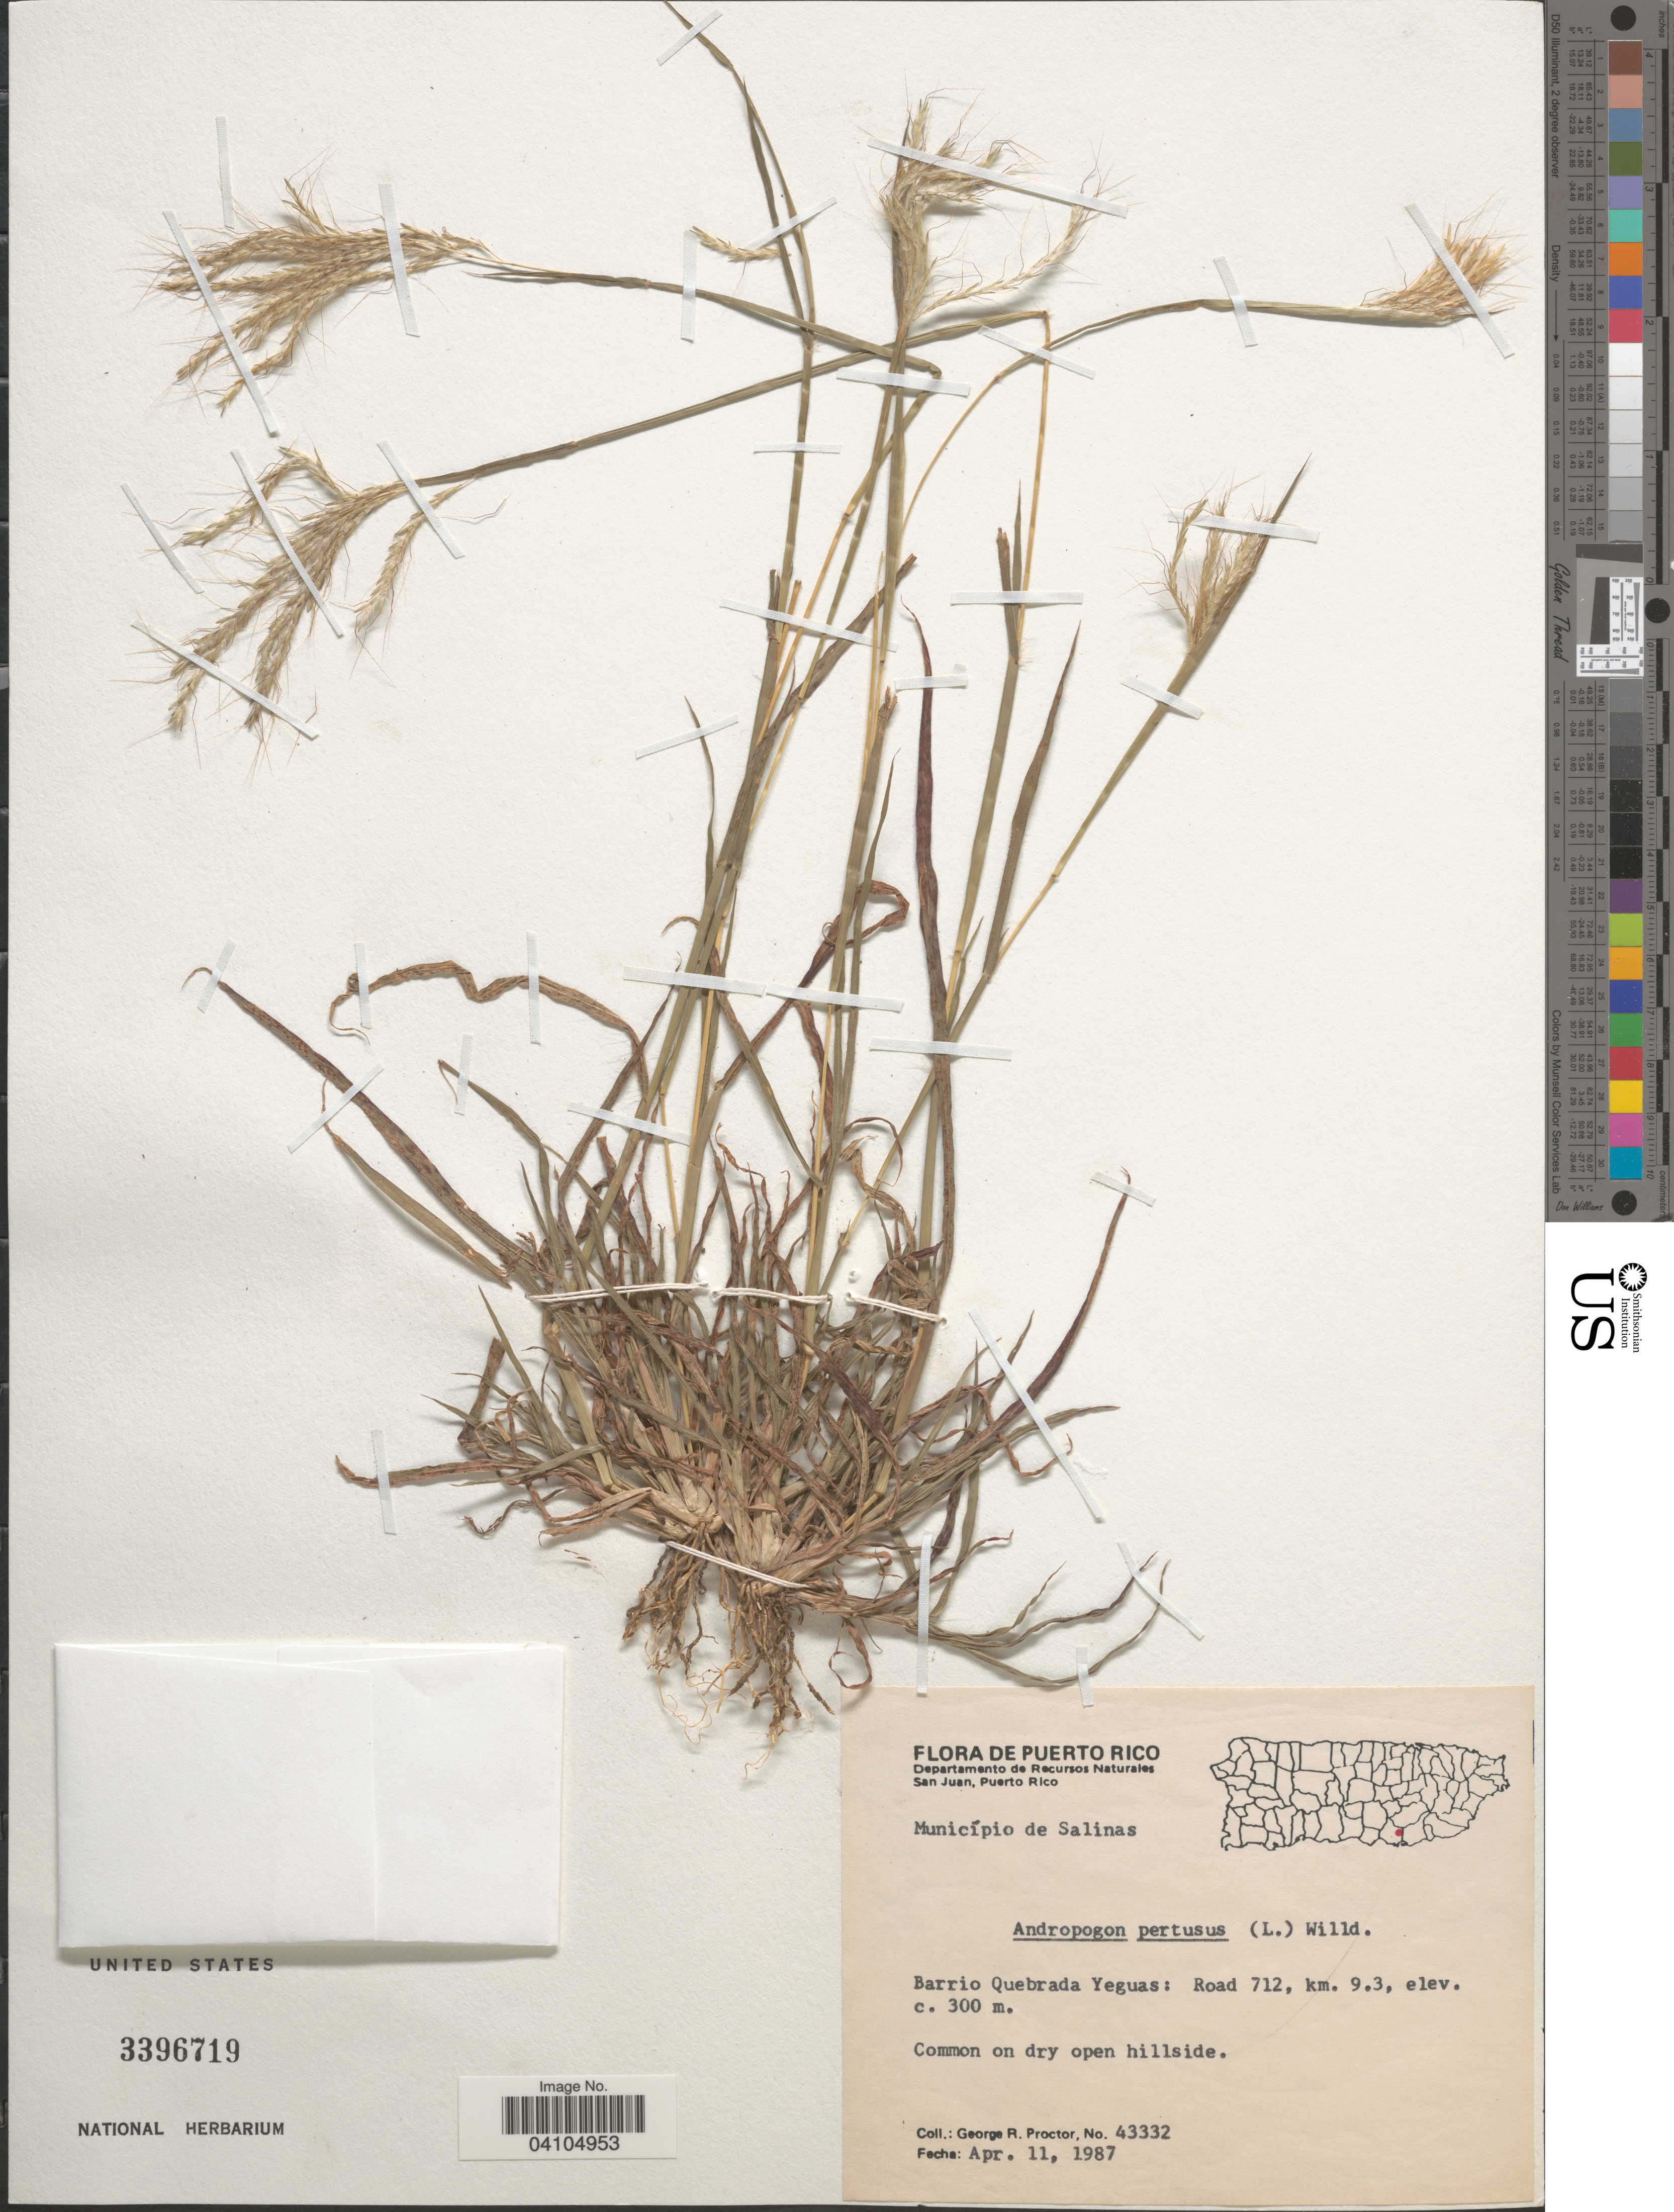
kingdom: Plantae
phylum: Tracheophyta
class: Liliopsida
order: Poales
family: Poaceae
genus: Bothriochloa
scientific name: Bothriochloa pertusa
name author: (L.) A. Camus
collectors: G. Proctor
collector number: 43332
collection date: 1987-04-11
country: Puerto Rico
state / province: Salinas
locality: Barrio Quebrada Yeguas: Road 712, km. 9.3.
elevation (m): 300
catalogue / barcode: US 3396719